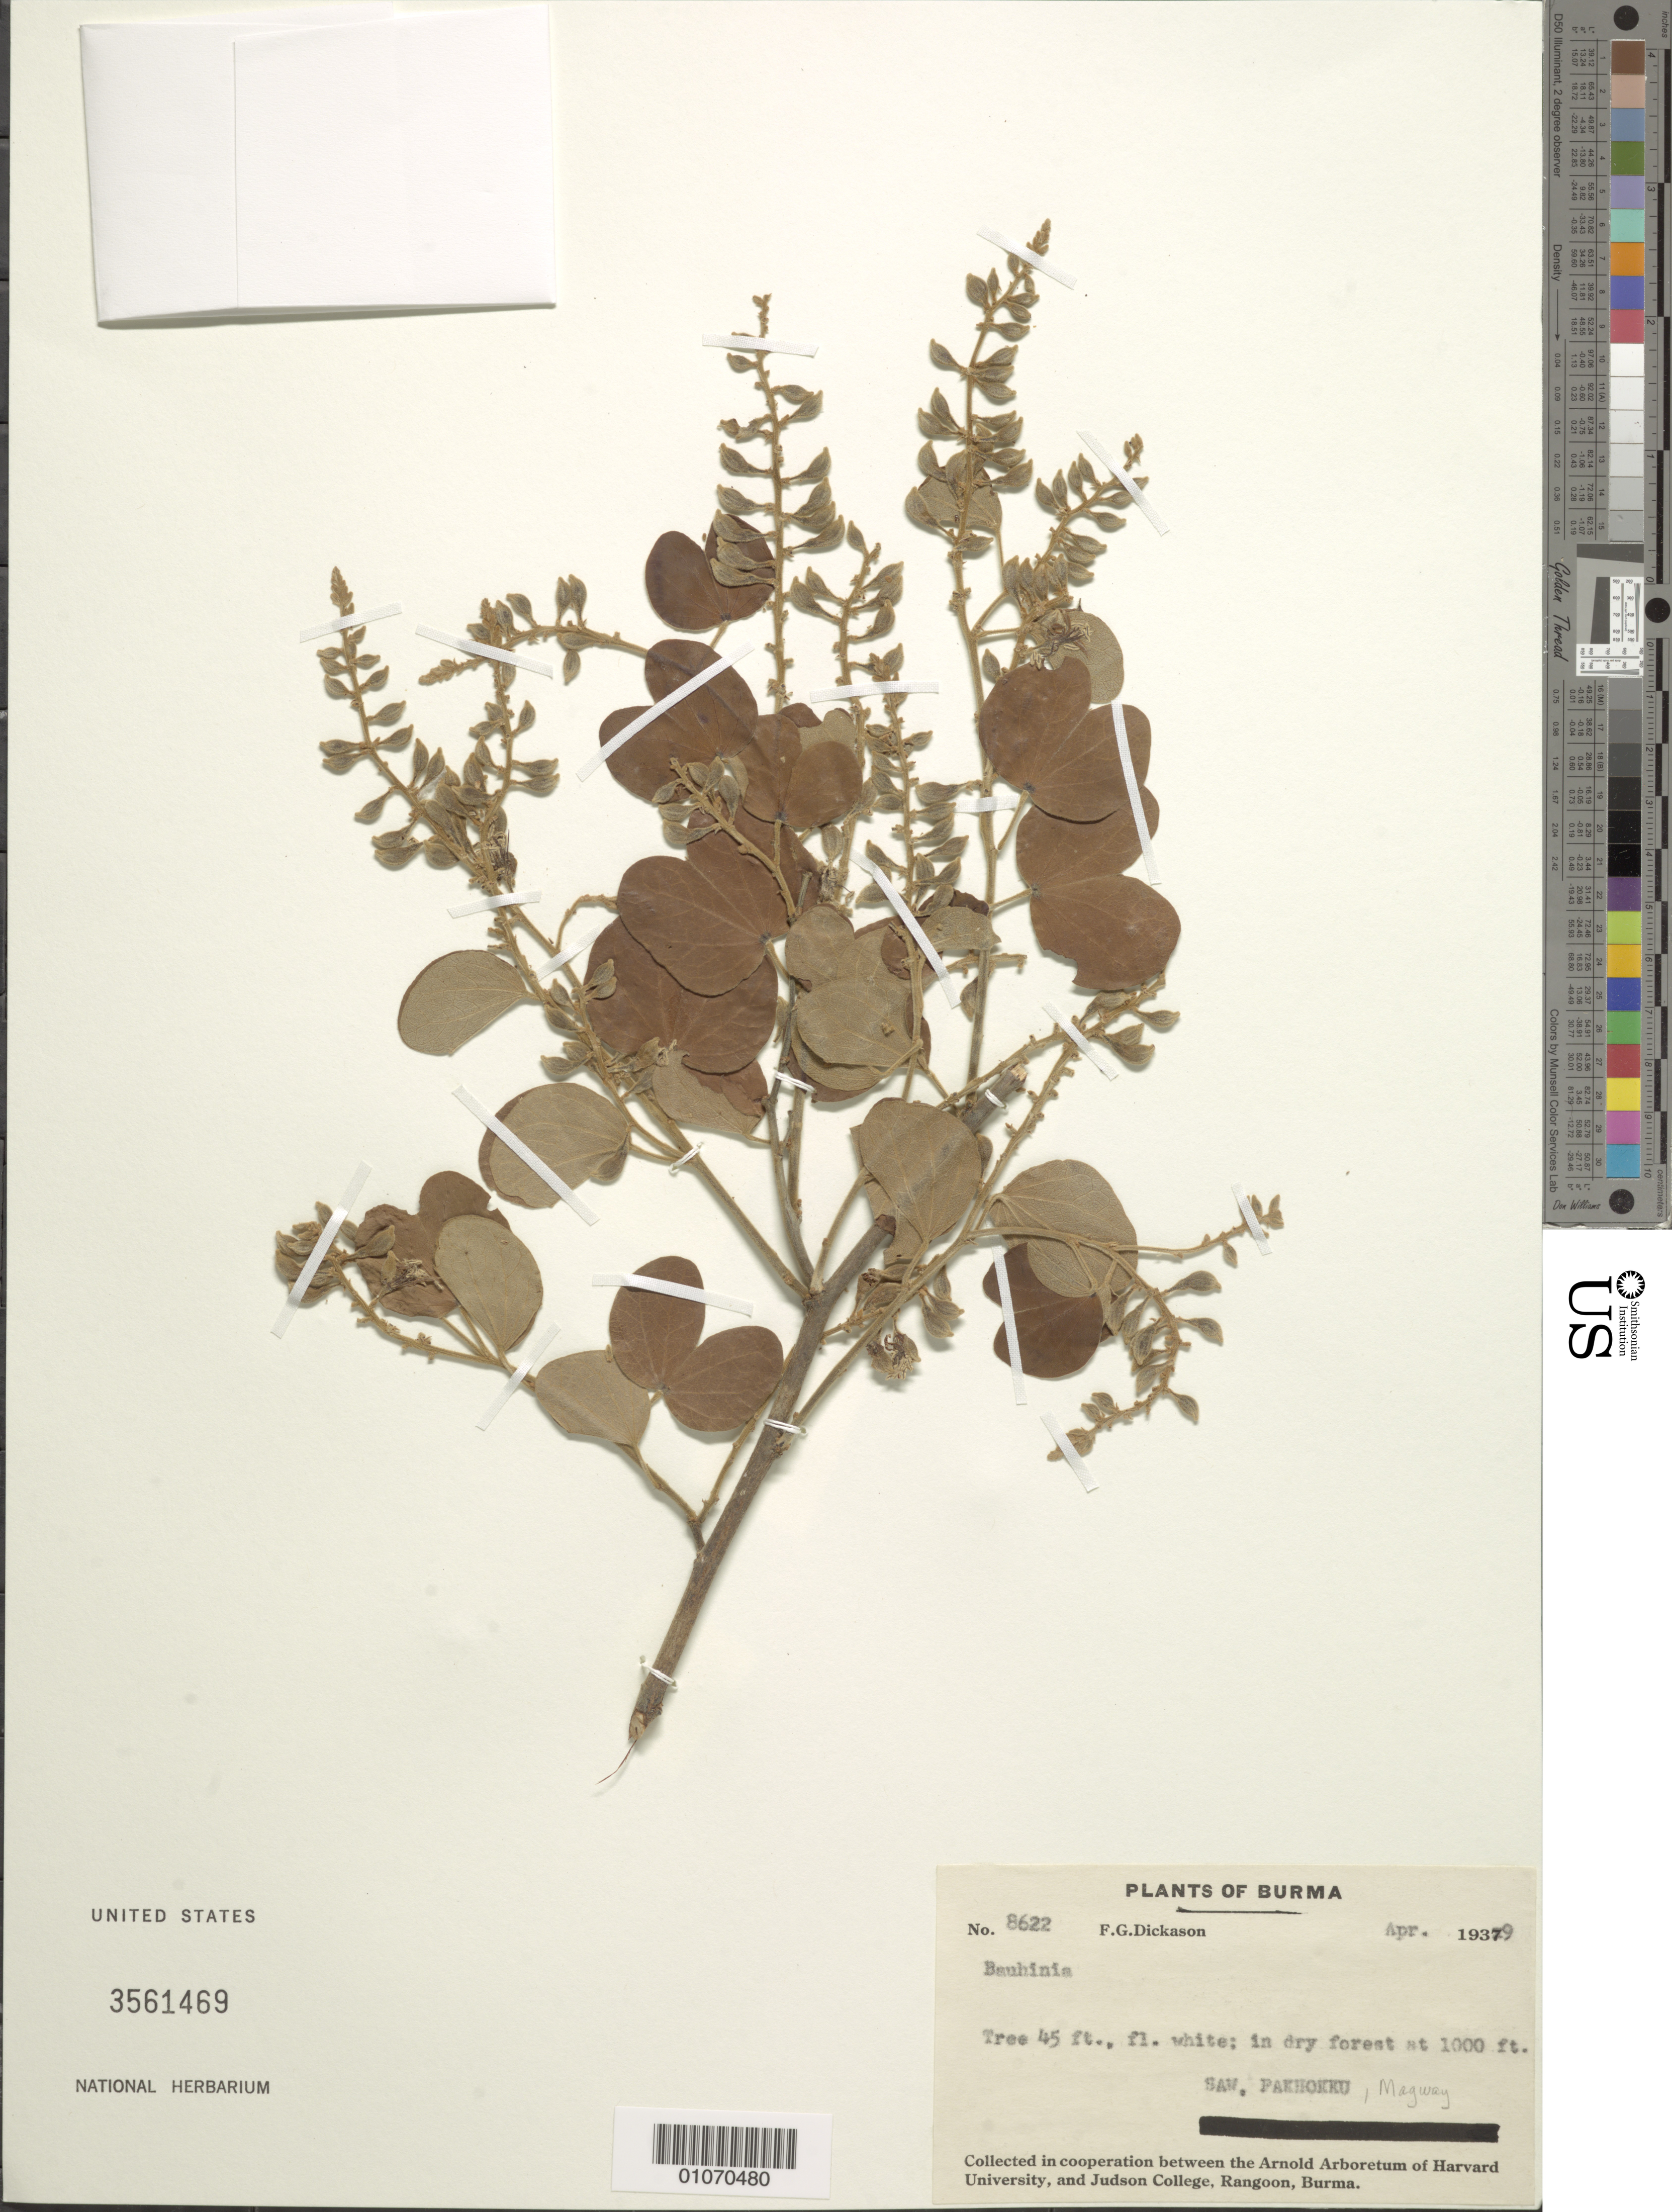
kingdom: Plantae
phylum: Tracheophyta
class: Magnoliopsida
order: Fabales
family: Fabaceae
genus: Bauhinia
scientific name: Bauhinia racemosa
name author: Lam.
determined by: Larsen, K.; Larsen, S. S.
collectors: F. Dickason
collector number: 8622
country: Myanmar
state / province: Magway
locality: Saw, Pakokku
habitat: in dry forest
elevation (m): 305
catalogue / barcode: US 3561469